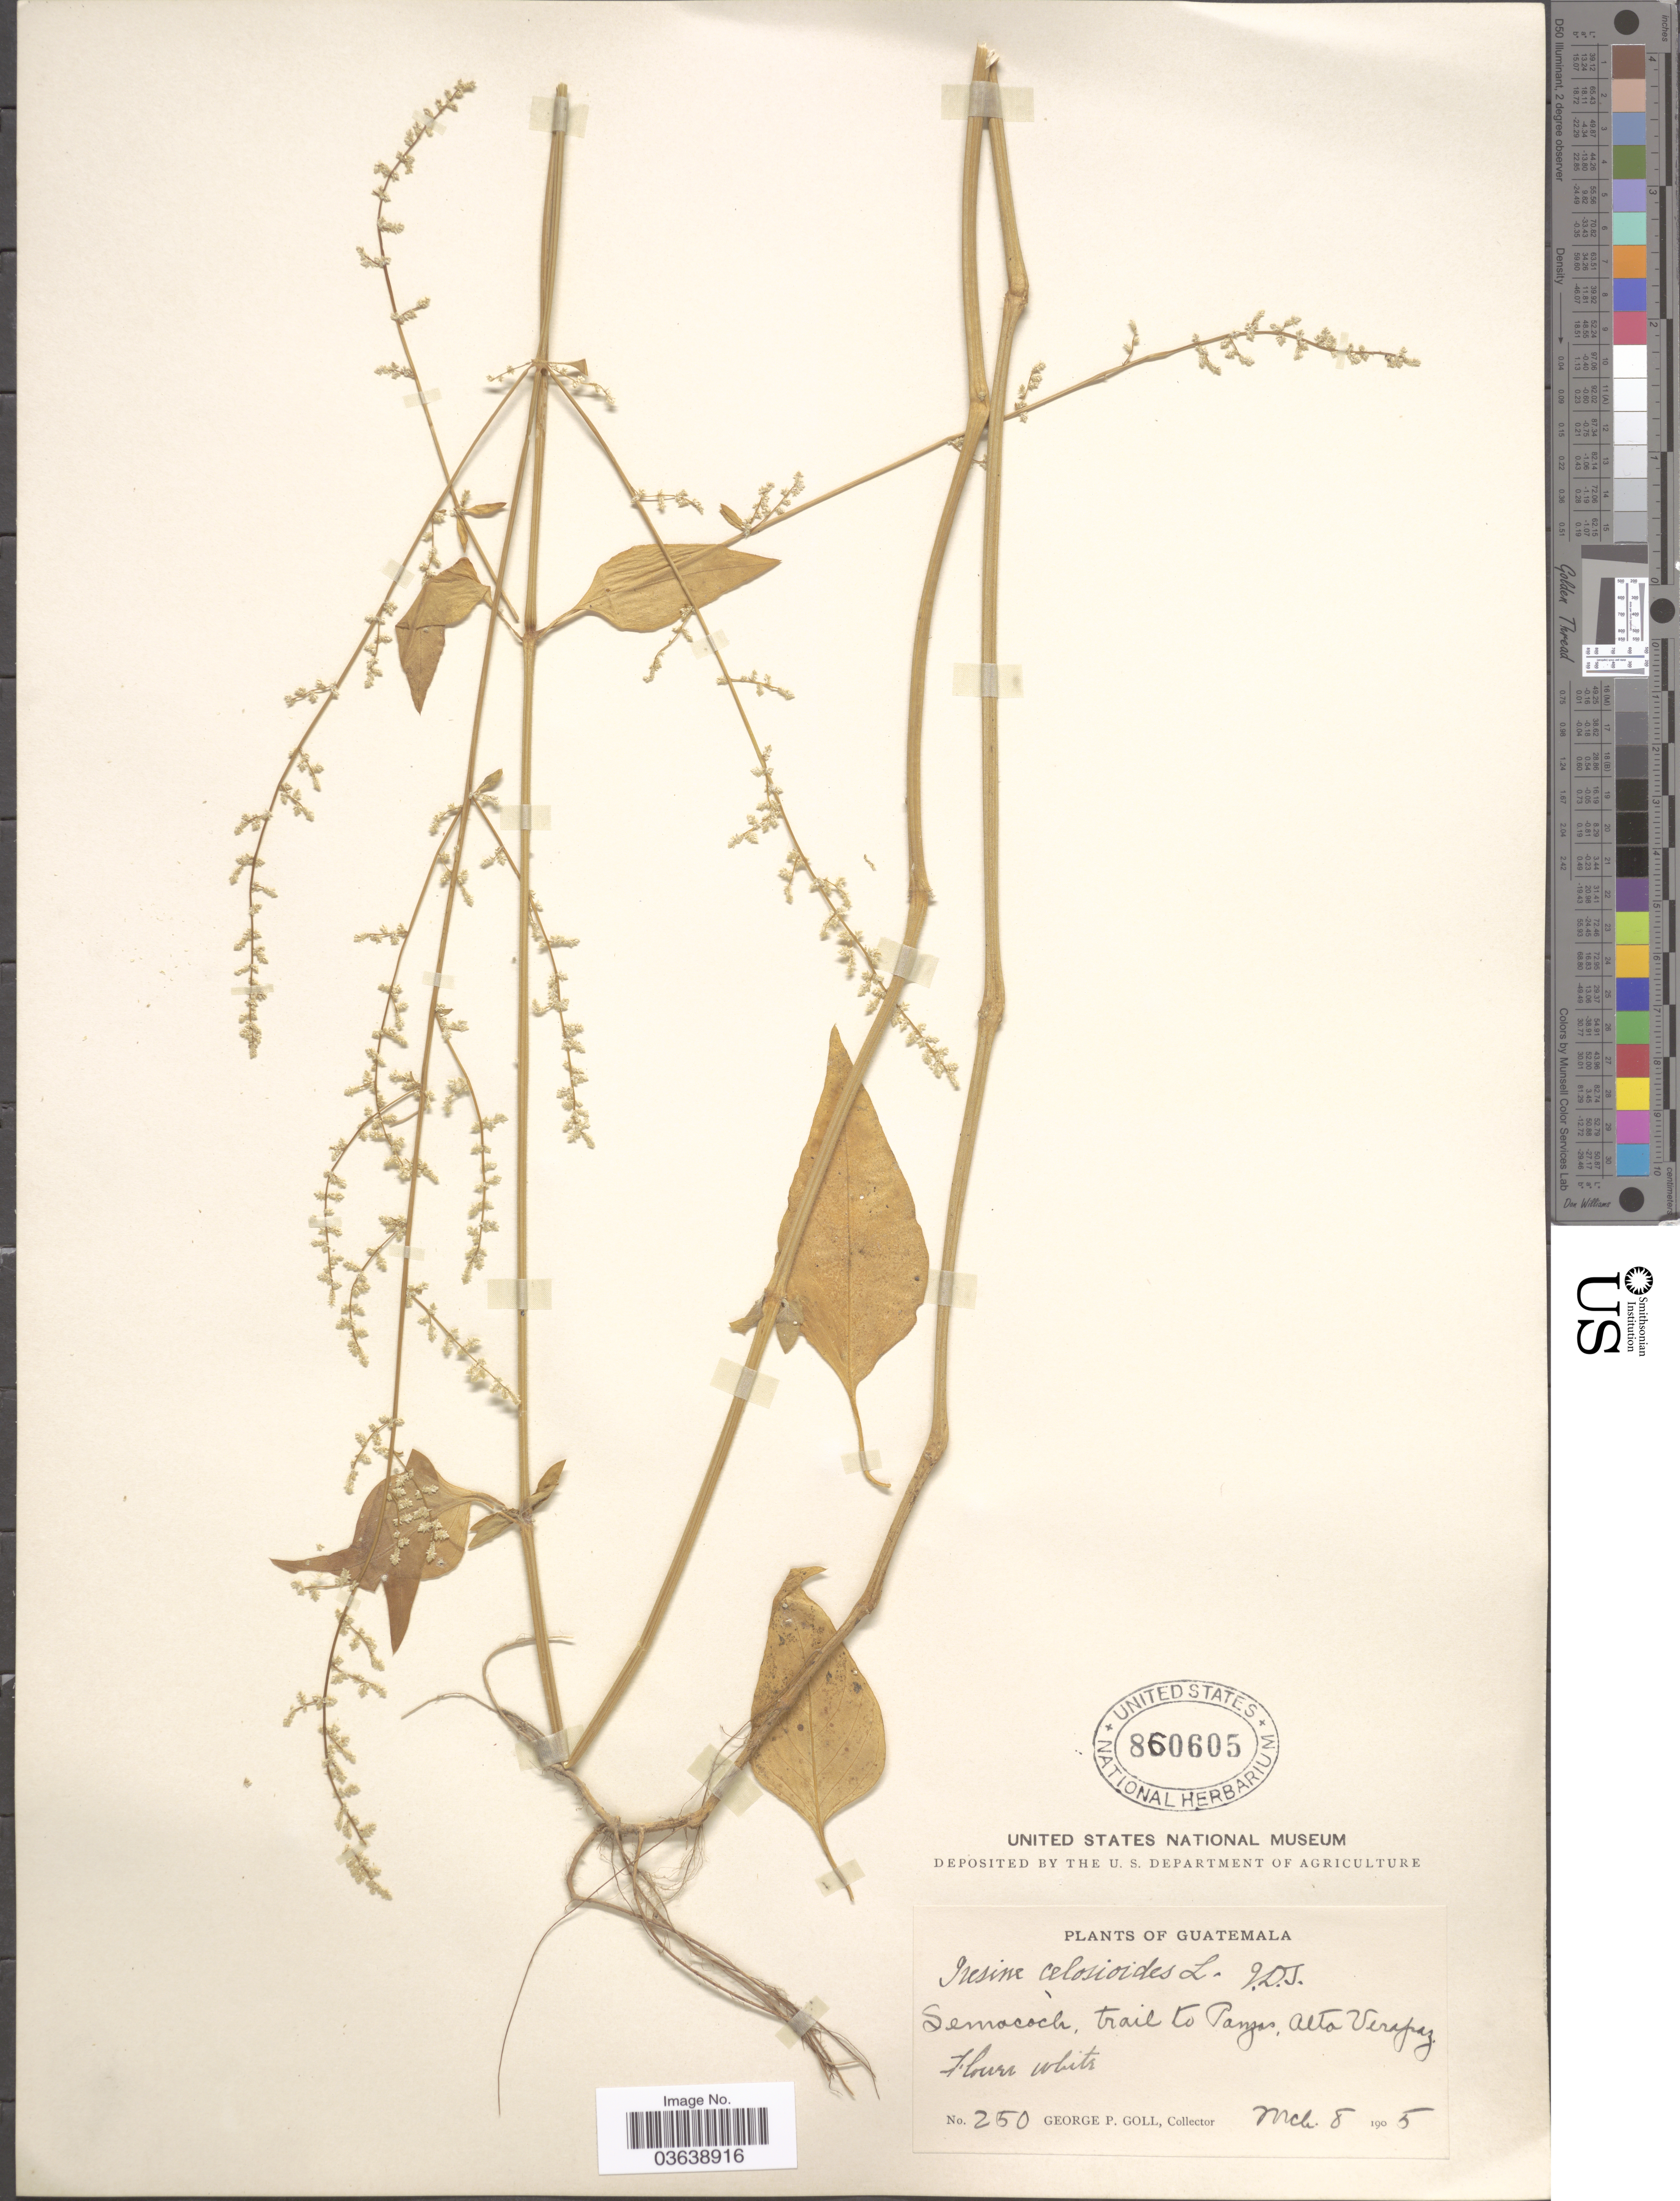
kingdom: Plantae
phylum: Tracheophyta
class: Magnoliopsida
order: Caryophyllales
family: Amaranthaceae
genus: Iresine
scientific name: Iresine celosia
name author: L.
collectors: G. P. Goll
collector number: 250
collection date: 1905-03-08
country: Guatemala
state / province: Alta Verapaz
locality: Semacoch, trail to Panzas.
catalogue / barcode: US 860605